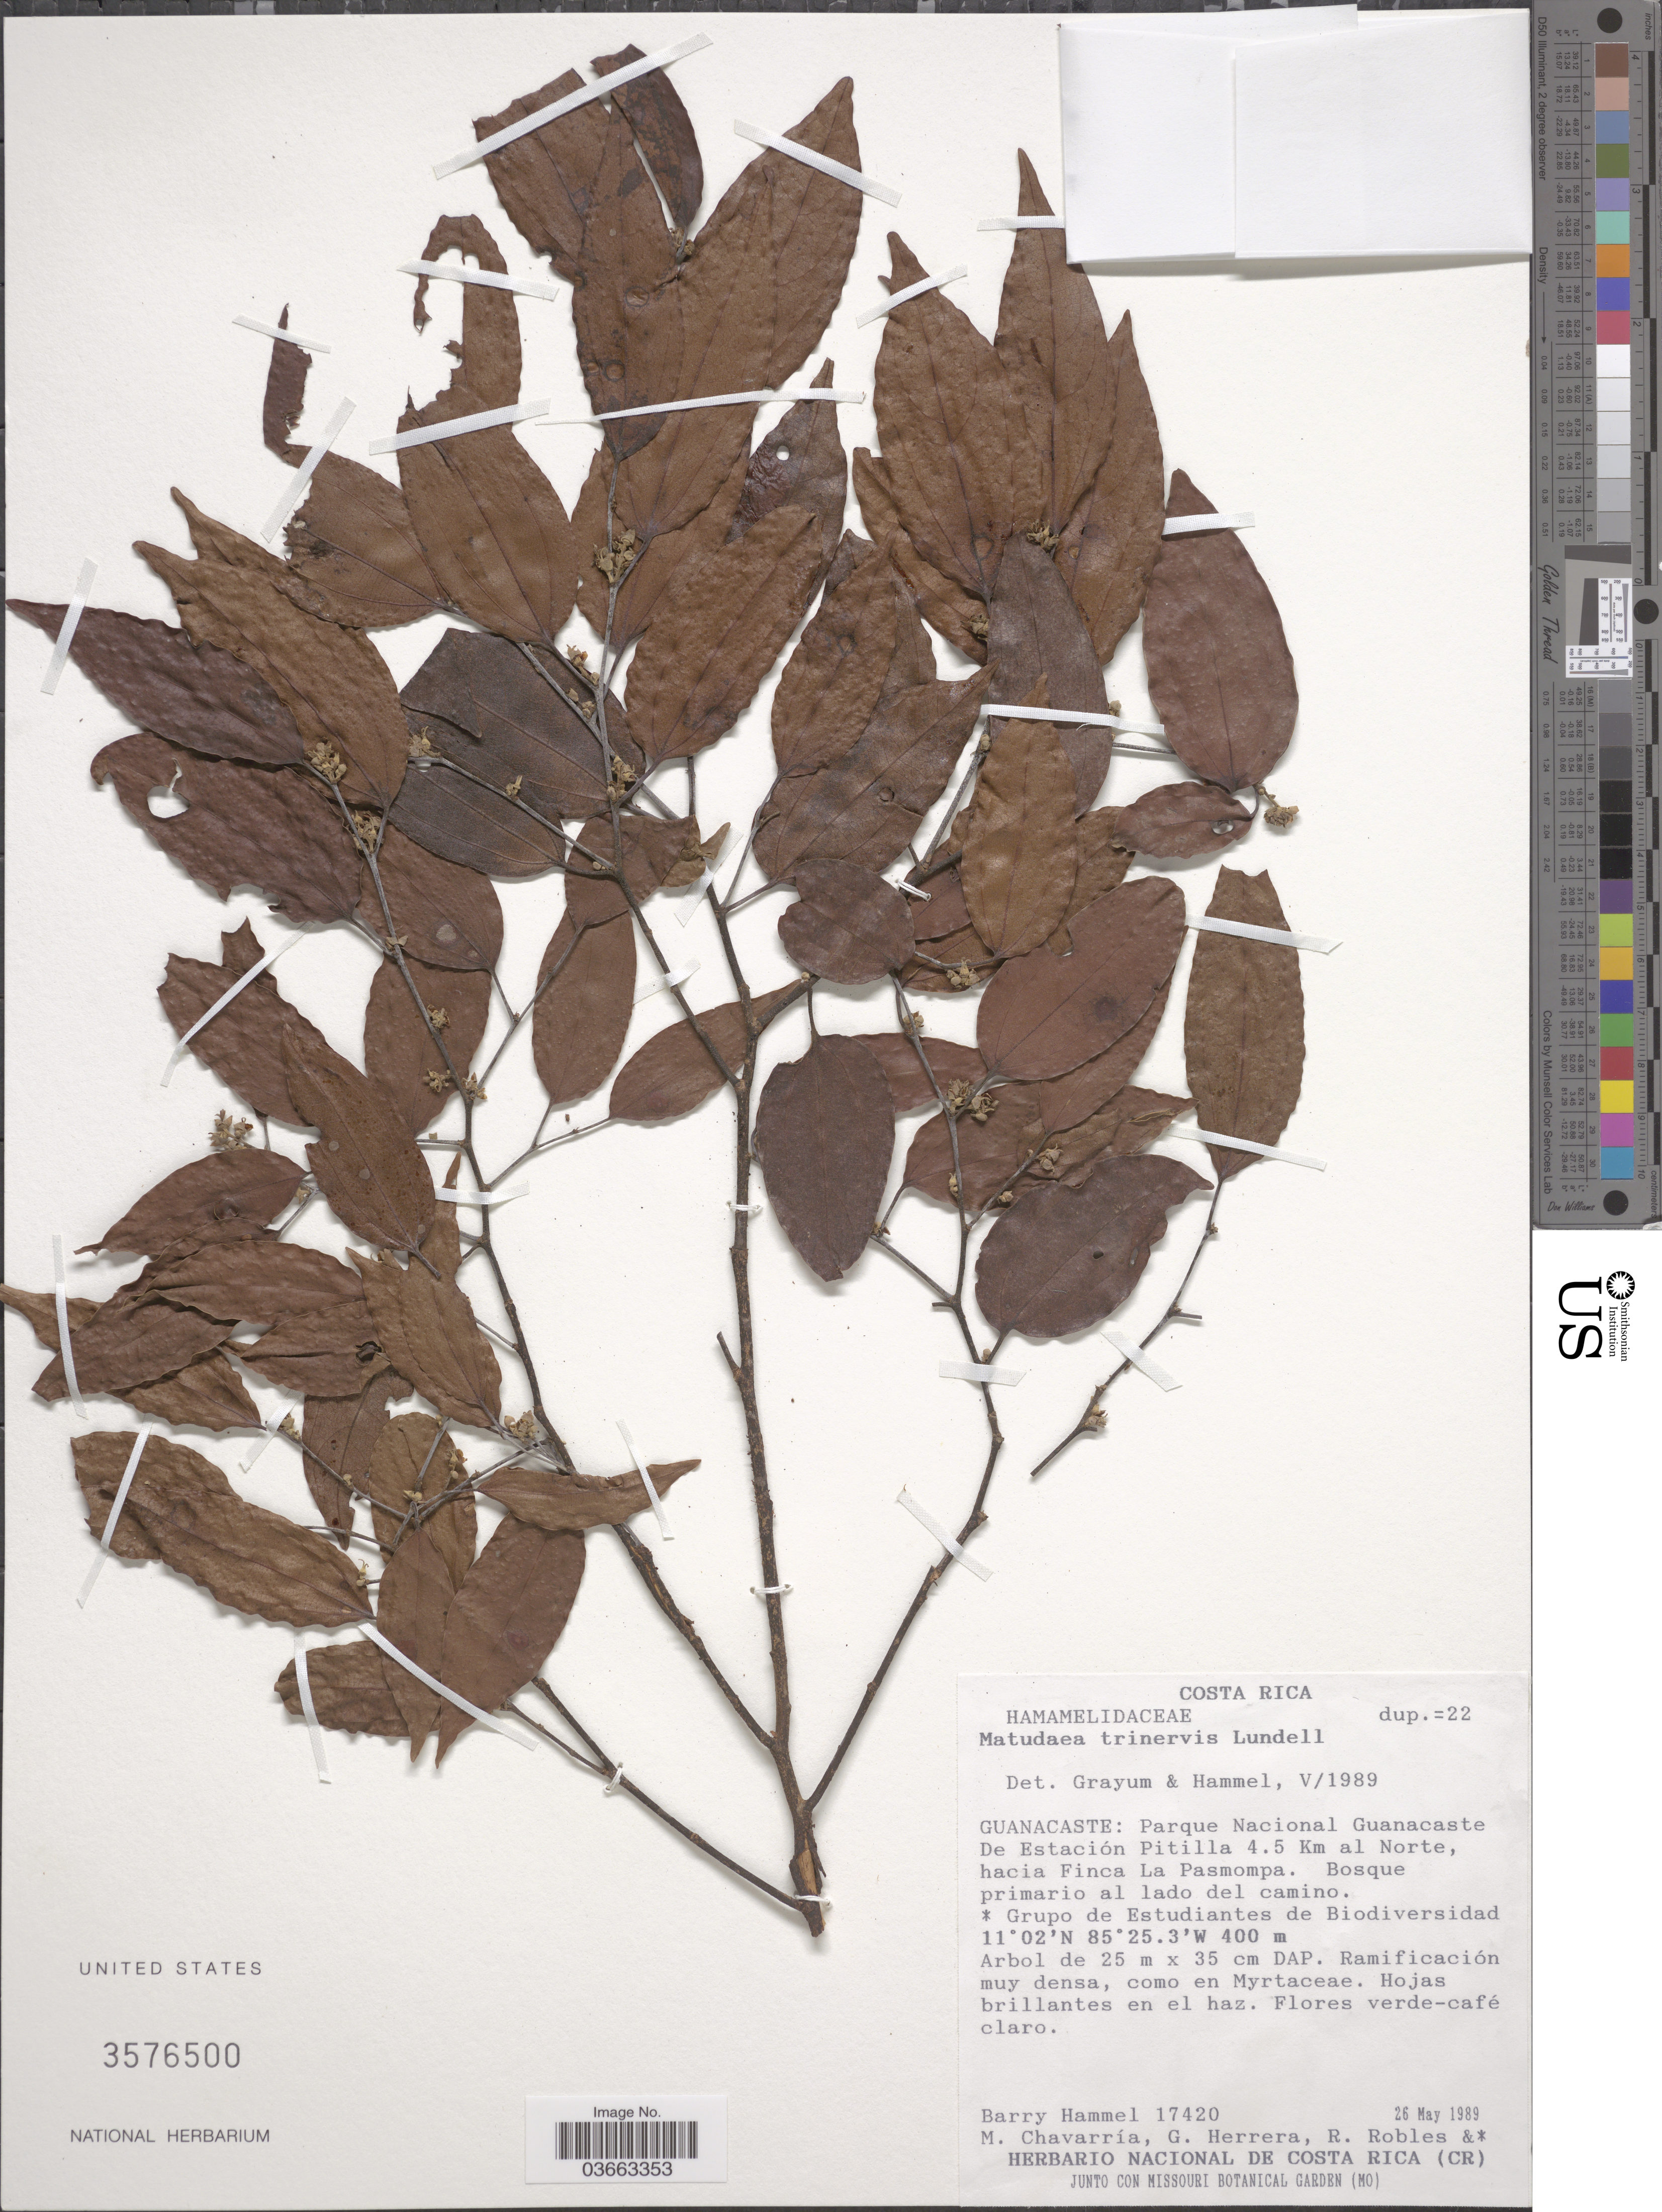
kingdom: Plantae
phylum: Tracheophyta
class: Magnoliopsida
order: Saxifragales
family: Hamamelidaceae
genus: Matudaea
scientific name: Matudaea trinervia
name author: Lundell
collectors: B. Hammel, M. Chavarria, G. Herrera, R. Robles & Grupo Biodiv.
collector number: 17420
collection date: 1989-05-26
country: Costa Rica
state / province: Guanacaste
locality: Parque Nacional Guanacaste De Estación Pitilla 4.5 Km al Norte, hacia Finca La Pasmompa.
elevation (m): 400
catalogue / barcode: US 3576500